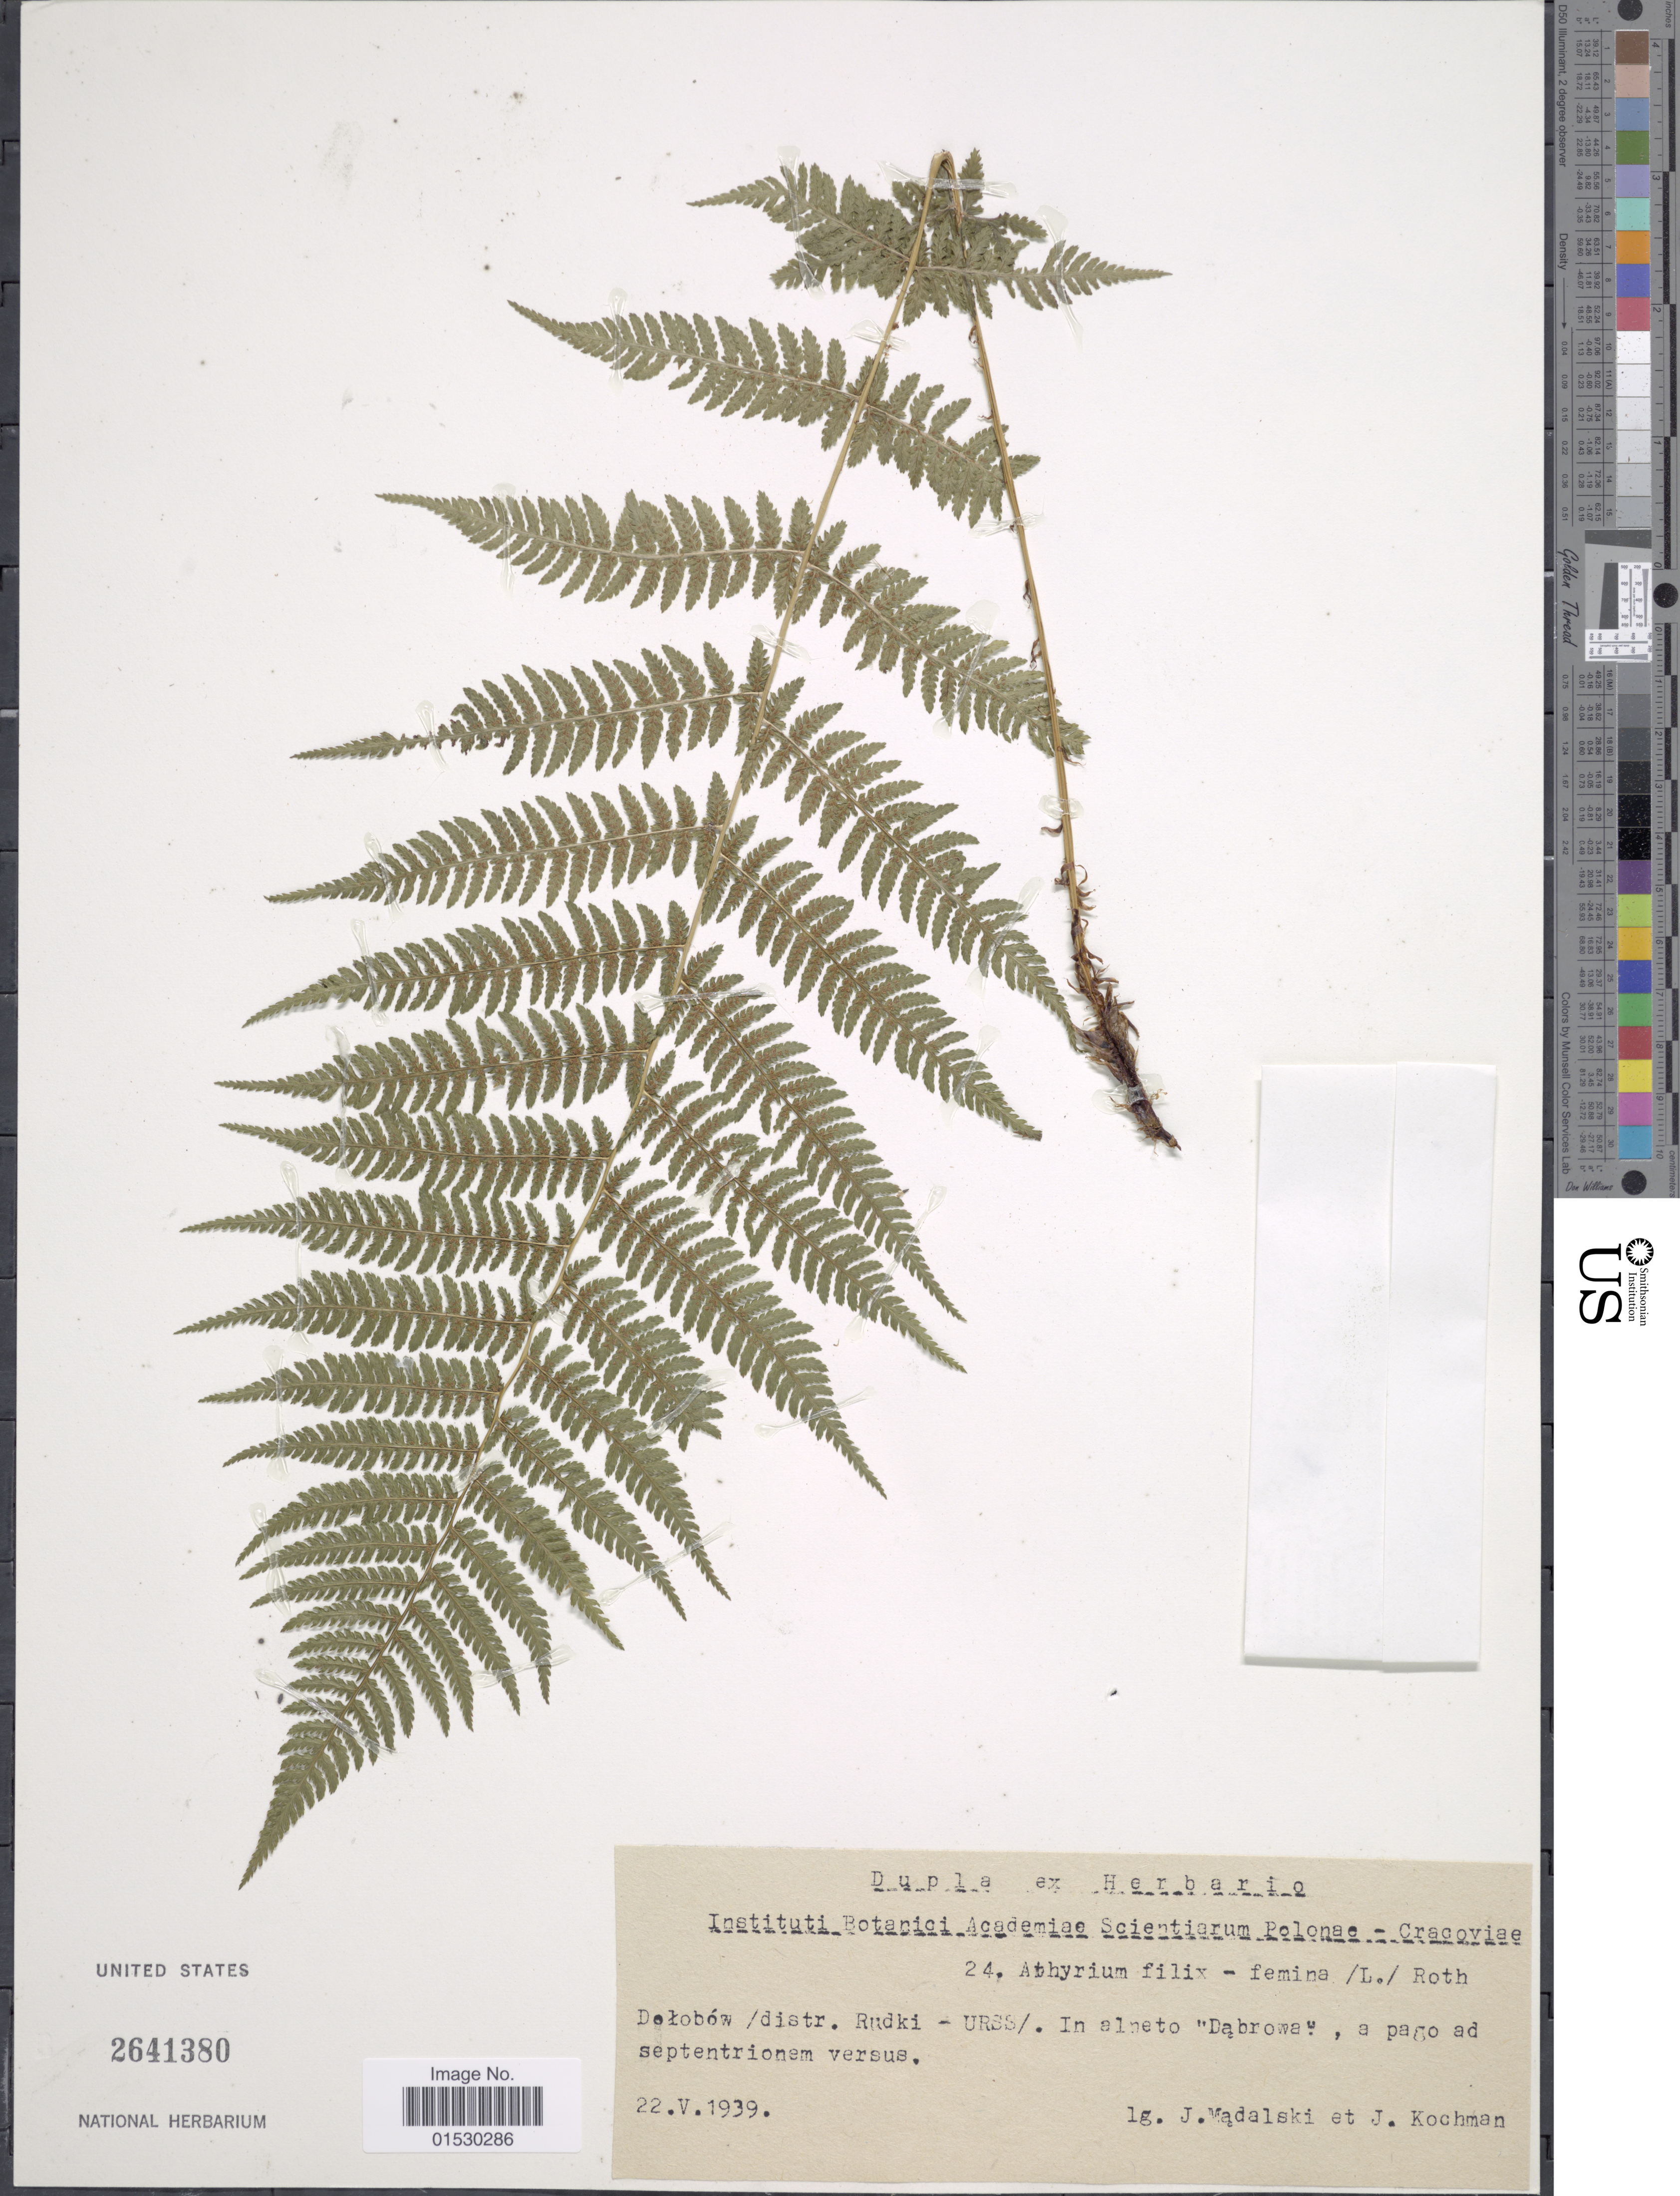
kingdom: Plantae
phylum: Tracheophyta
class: Polypodiopsida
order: Polypodiales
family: Athyriaceae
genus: Athyrium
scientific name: Athyrium filix-femina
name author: (L.) Roth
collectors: J. Madalski & J. Kochman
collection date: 1939-05-22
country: Ukraine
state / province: L'viv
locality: Delobow/ distr. Rudki - URSS/. In alneto " Dagbrowa ", a pago ad septentrionem versus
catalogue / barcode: US 2641380